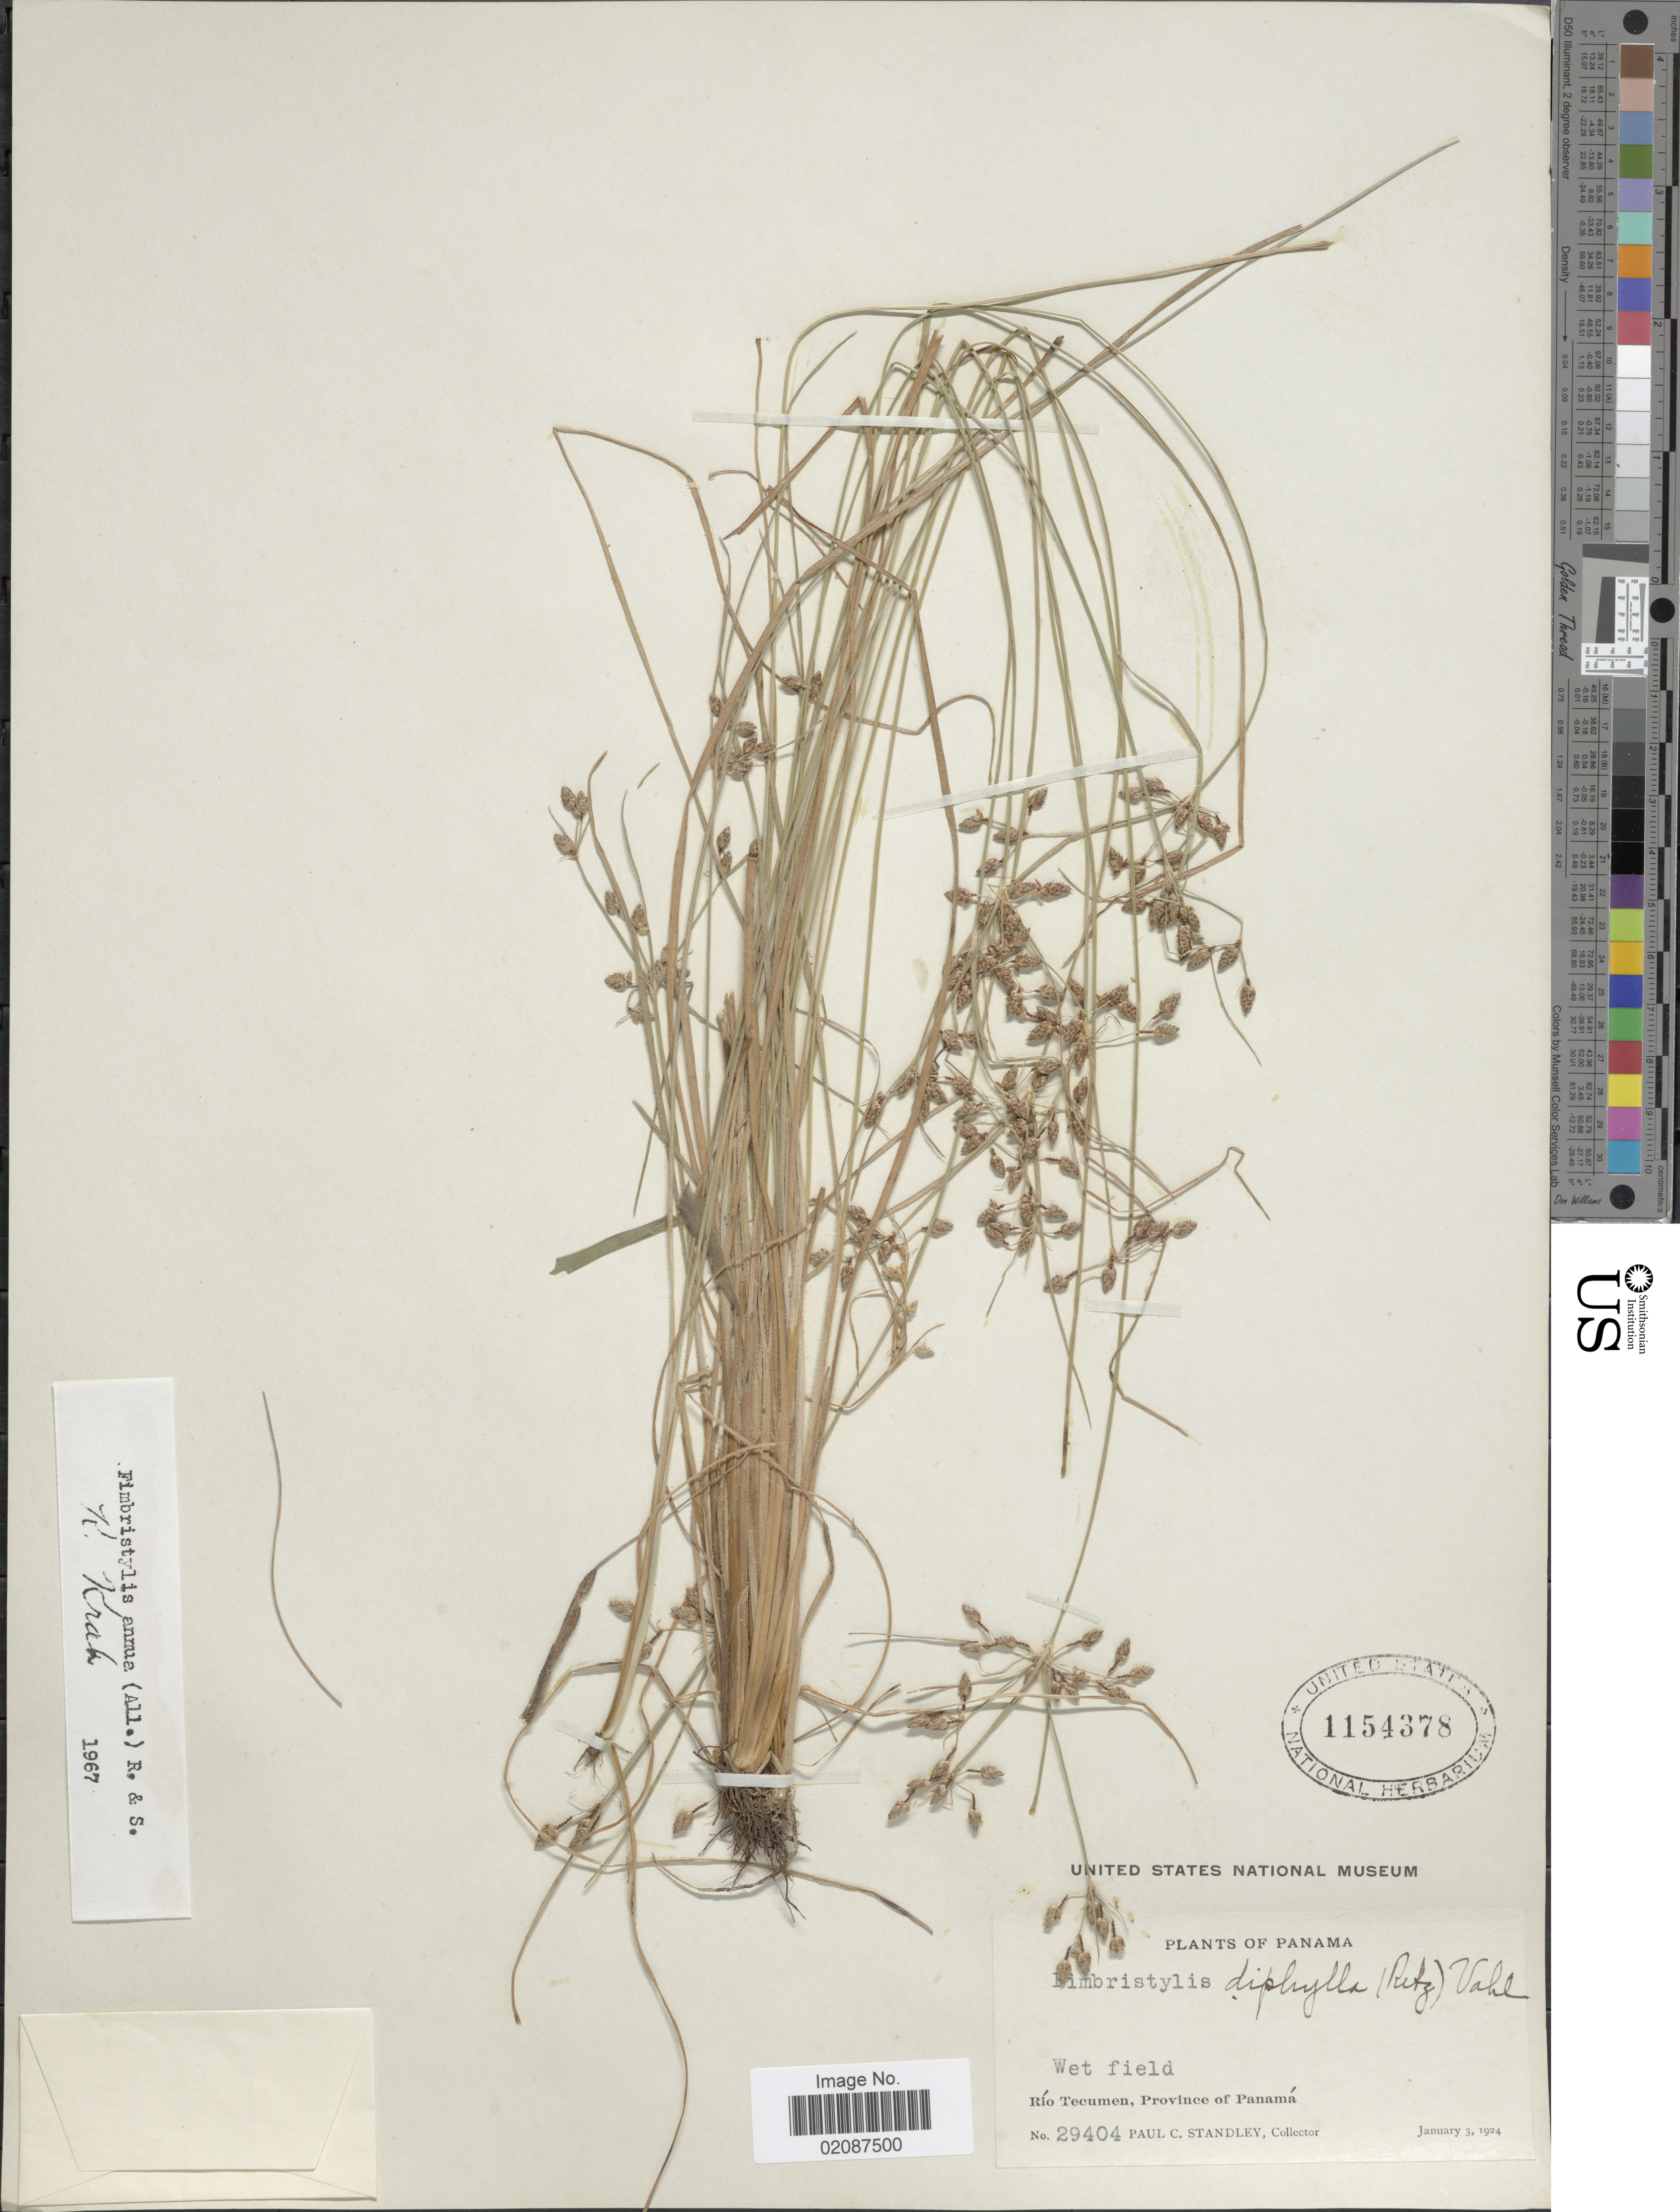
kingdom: Plantae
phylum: Tracheophyta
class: Liliopsida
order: Poales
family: Cyperaceae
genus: Fimbristylis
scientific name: Fimbristylis annua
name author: (All.) Roem. & Schult.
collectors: P. C. Standley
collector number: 29404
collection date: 1924-01-03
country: Panama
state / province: Panamá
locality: Rio Tecumen, Province of Panama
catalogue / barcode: US 1154378